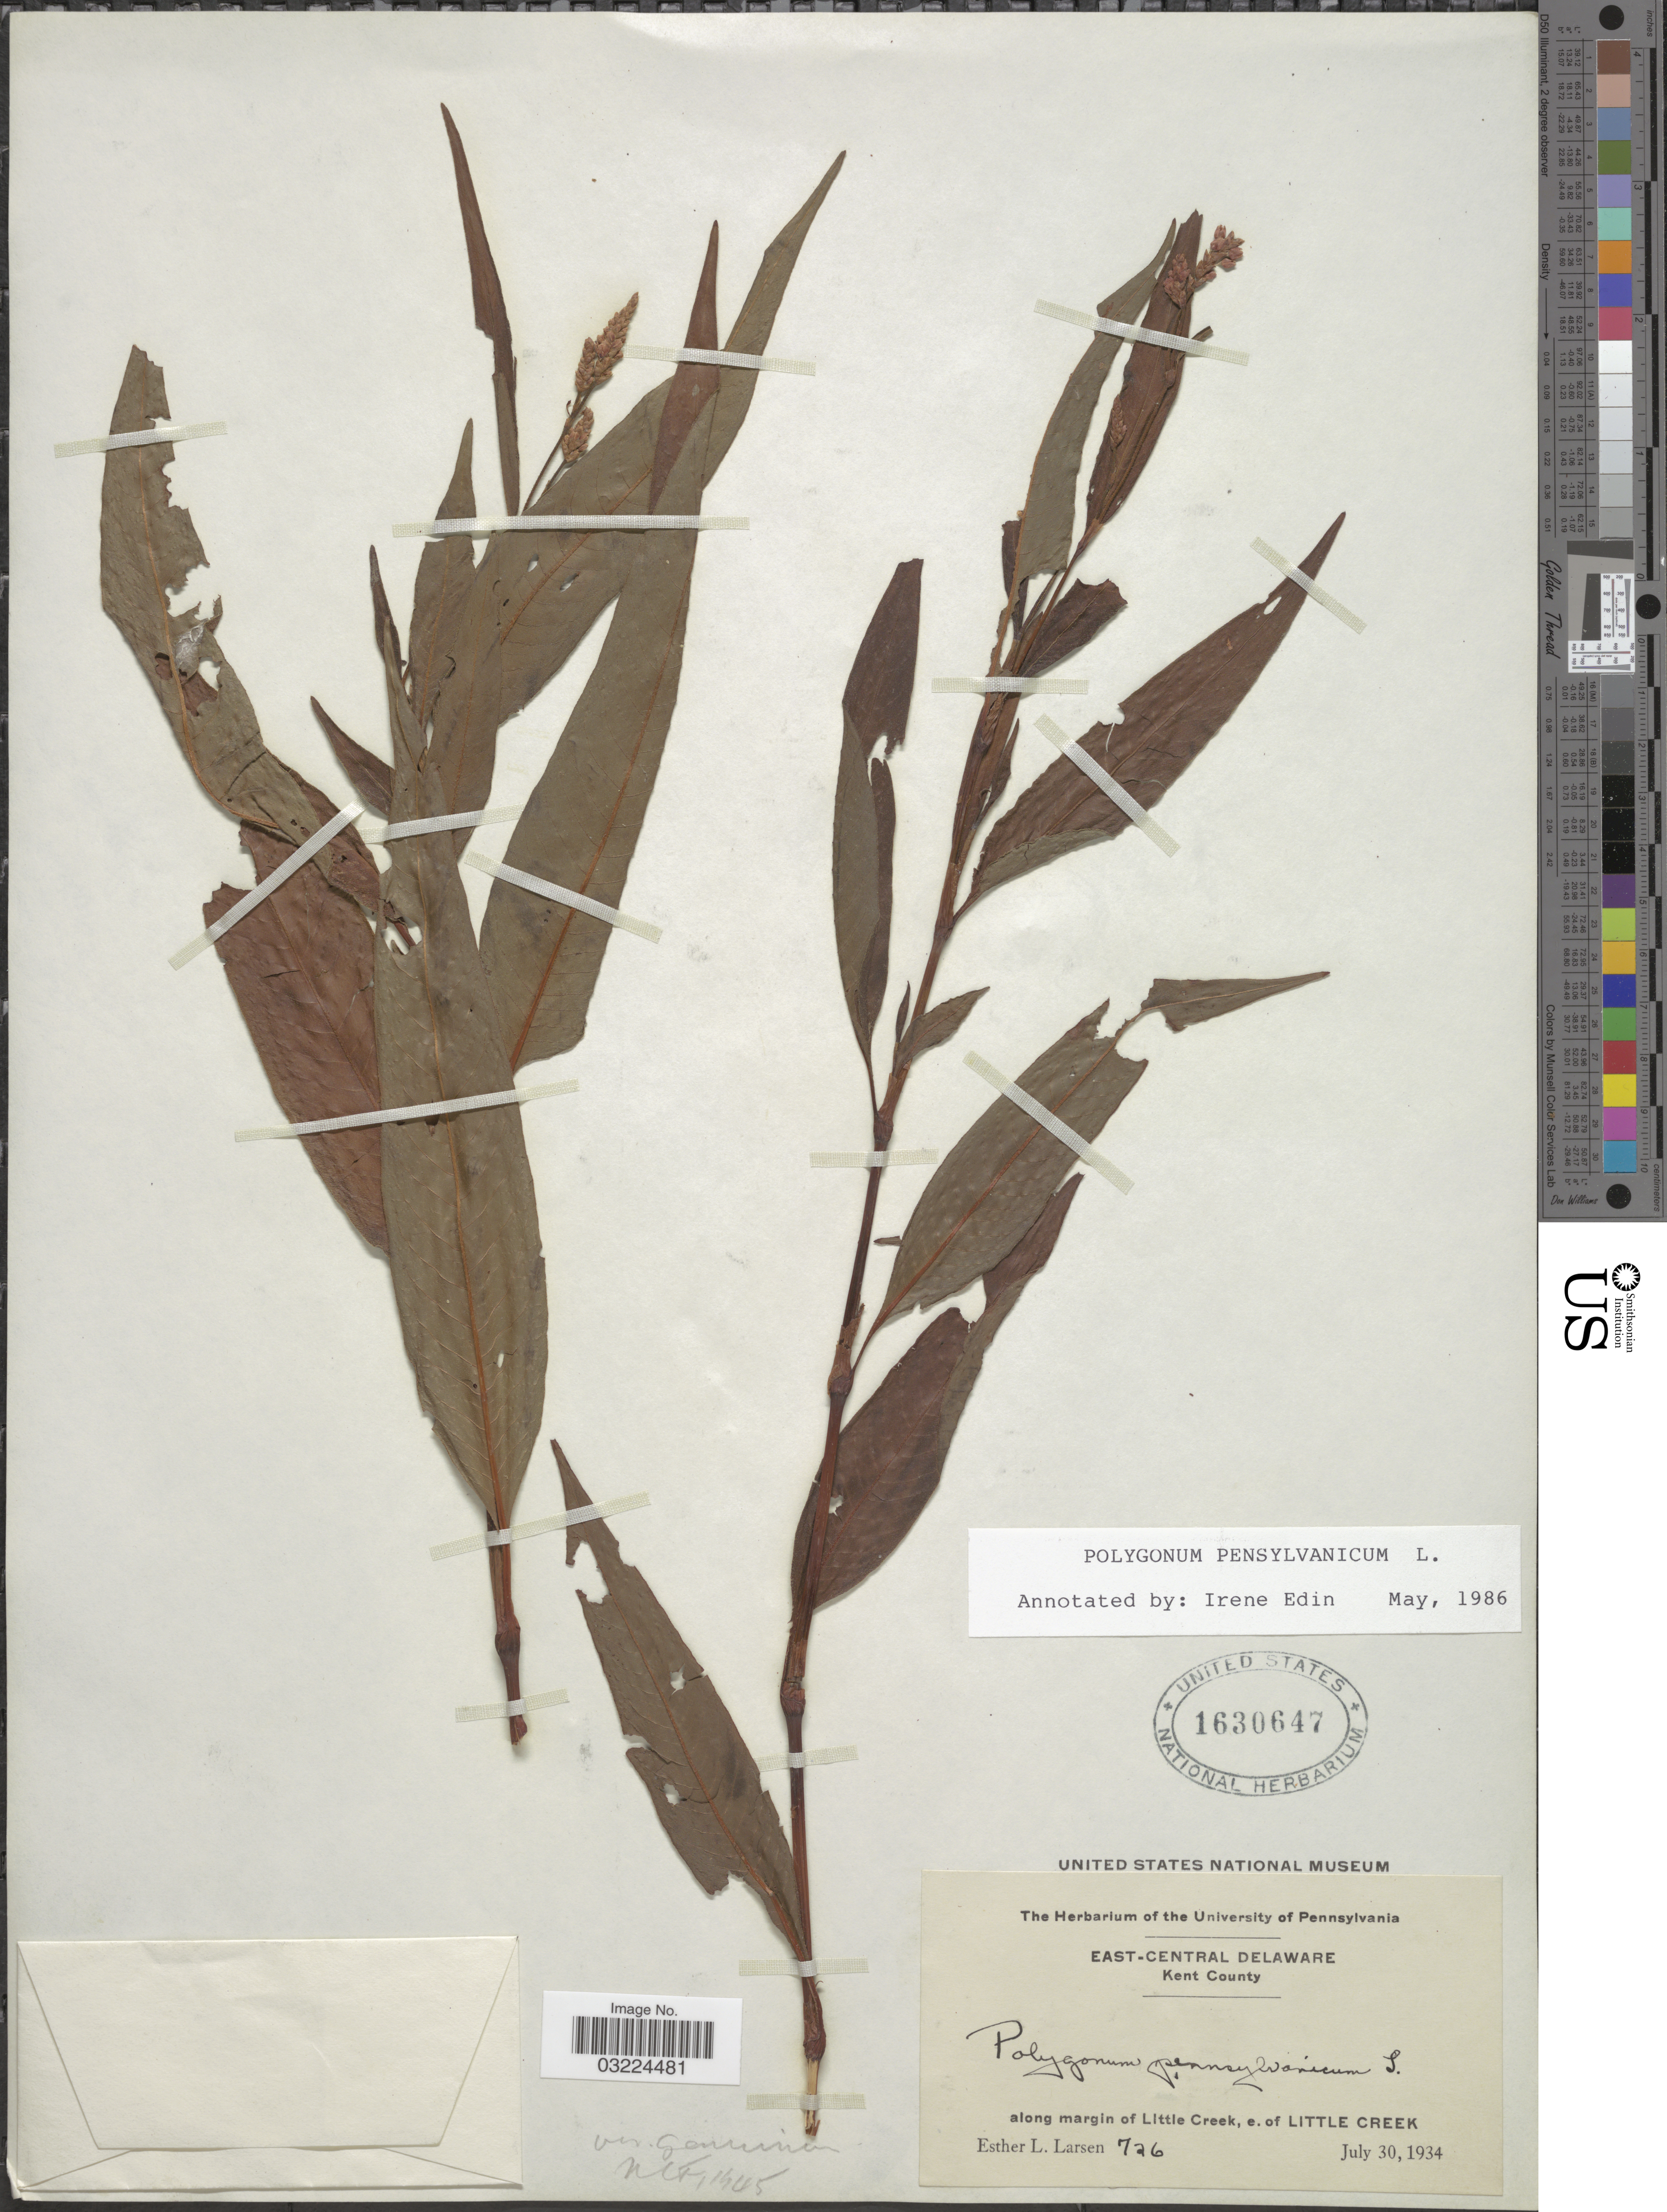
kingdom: Plantae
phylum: Tracheophyta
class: Magnoliopsida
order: Caryophyllales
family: Polygonaceae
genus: Persicaria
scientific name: Persicaria pensylvanica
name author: (L.) M. Gómez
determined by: Atha, D. E.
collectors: E. Larsen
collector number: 726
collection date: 1934-07-30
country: United States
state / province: Delaware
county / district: Kent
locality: East-Central Delaware. Kent County, along margin of Little Creek, e. of Little Creek.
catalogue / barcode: US 1630647